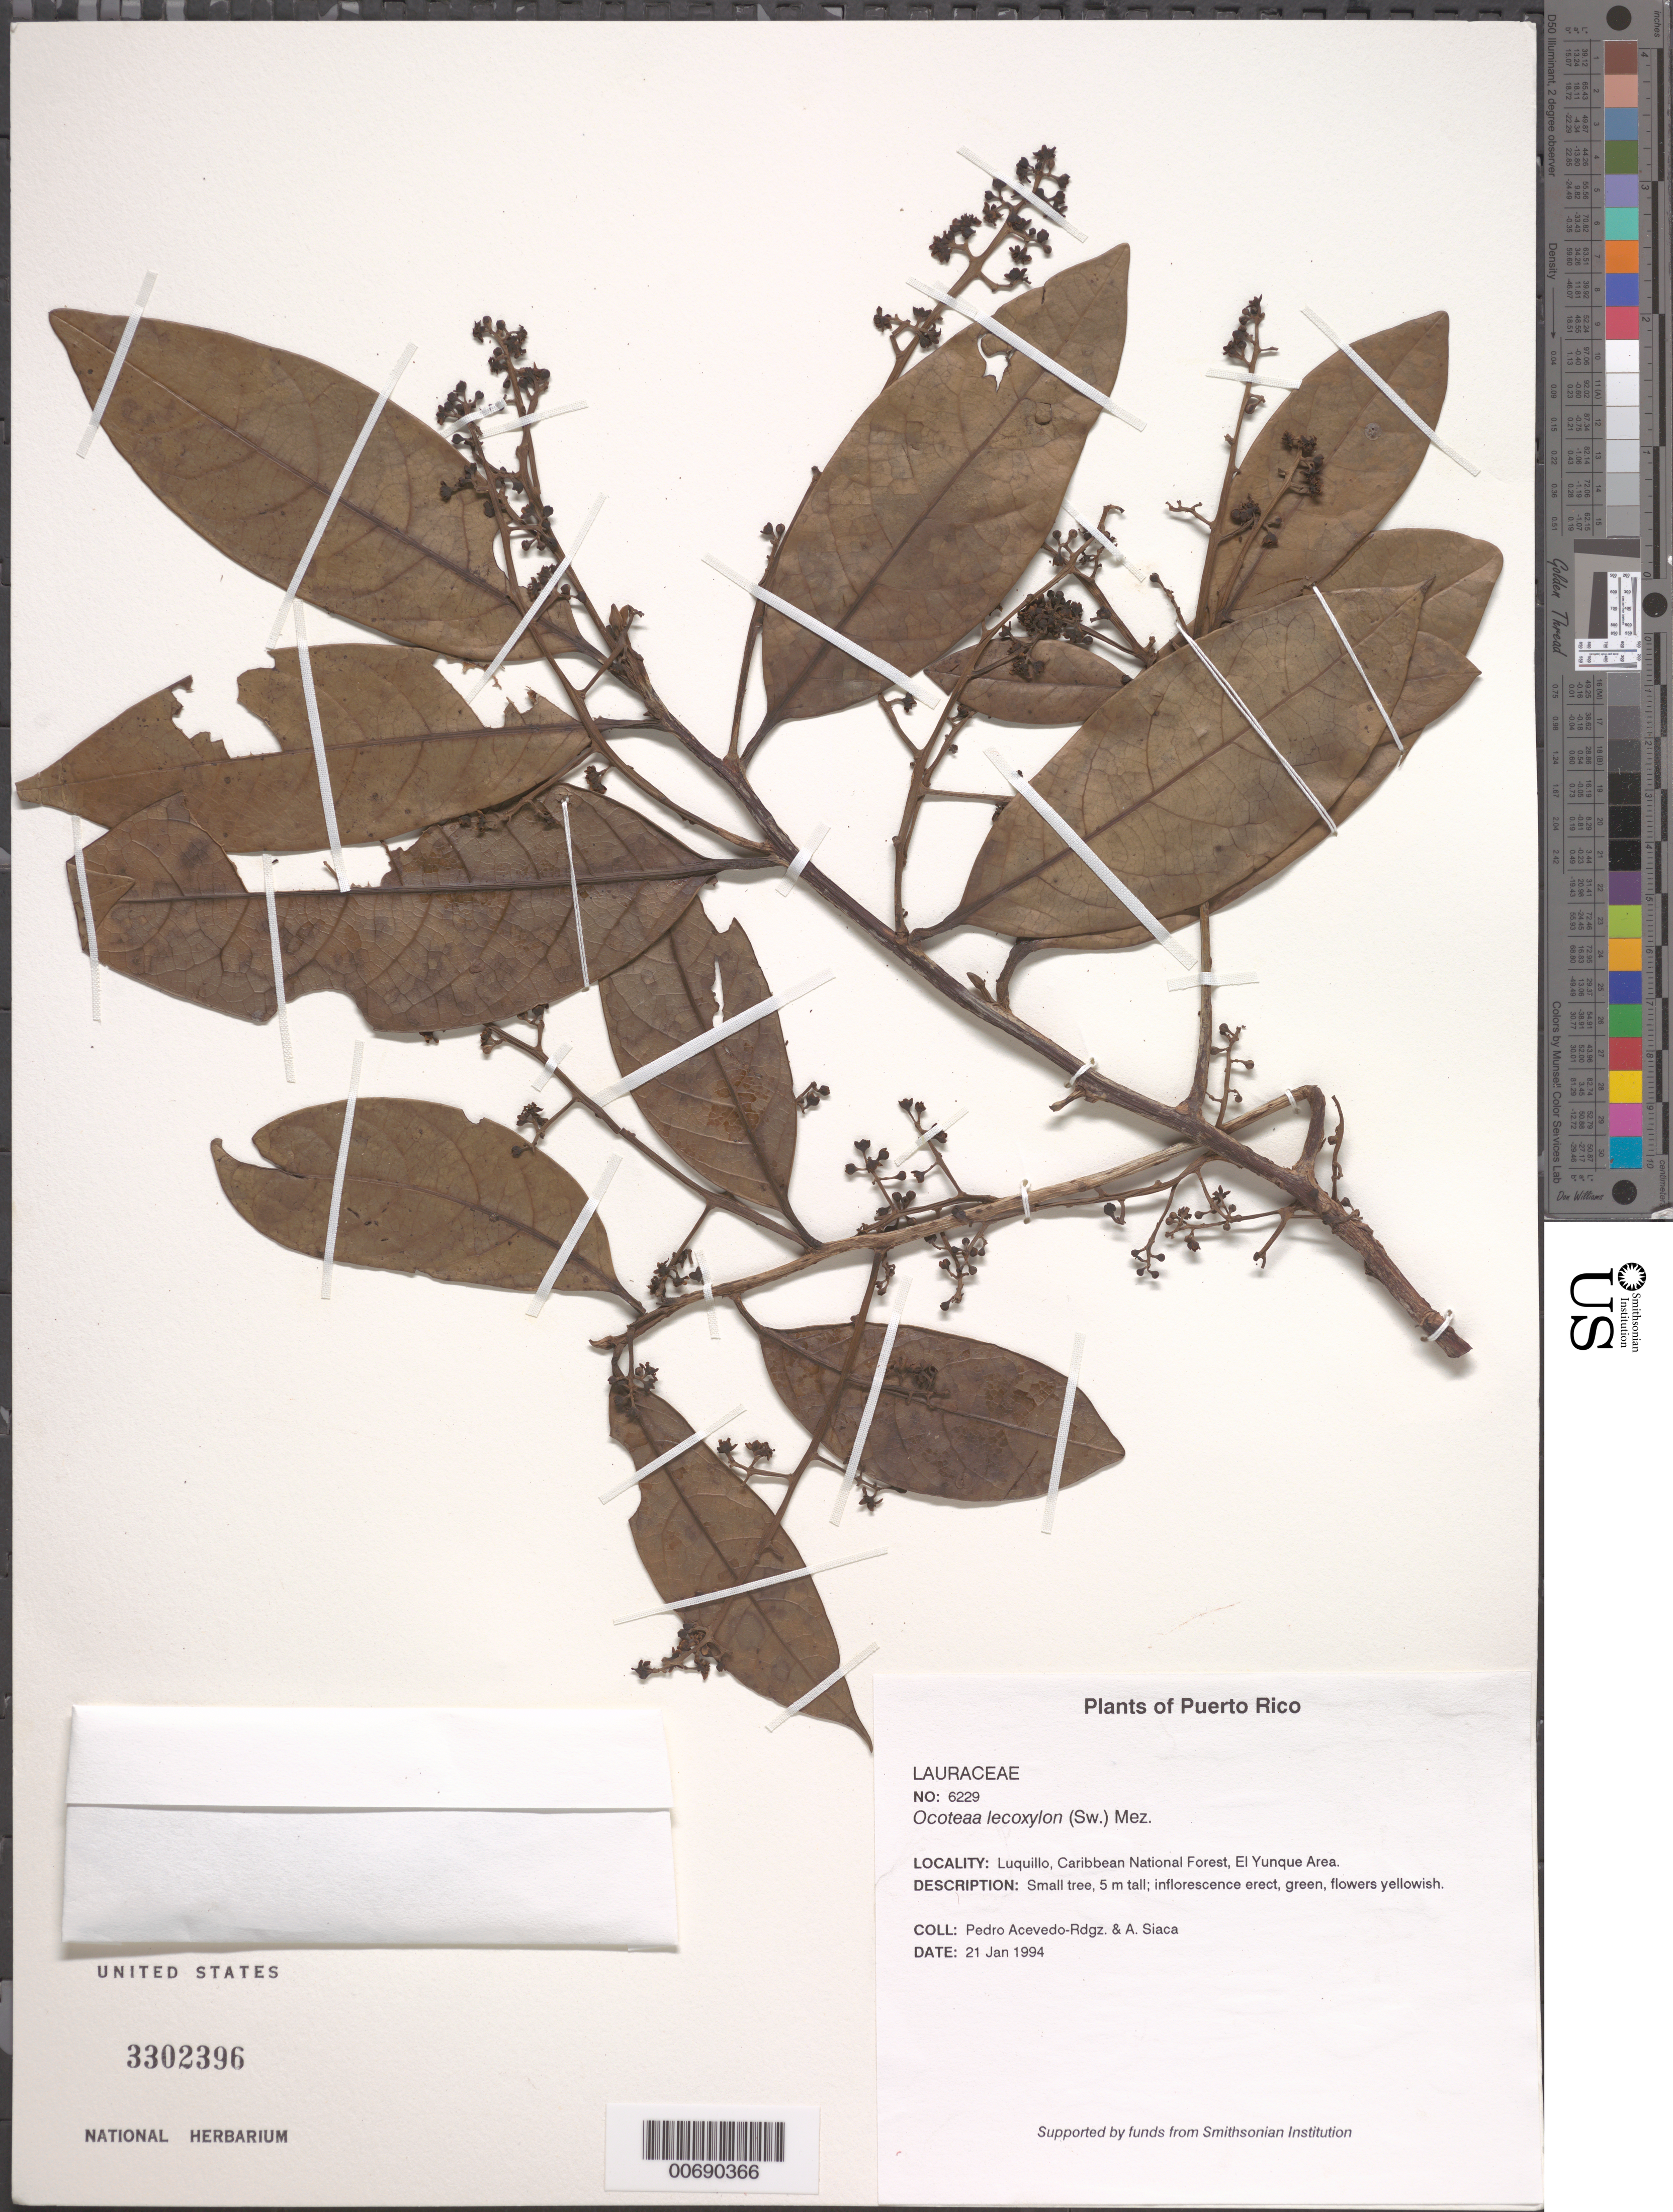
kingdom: Plantae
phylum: Tracheophyta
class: Magnoliopsida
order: Laurales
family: Lauraceae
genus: Ocotea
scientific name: Ocotea leucoxylon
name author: (Sw.) Laness.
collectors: P. Acevedo-Rodr. & A. Siaca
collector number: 6229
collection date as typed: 21 Jan 1994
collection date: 1994-01-21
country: Puerto Rico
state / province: Río Grande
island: Puerto Rico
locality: Río Grande; Luquillo Mountains. Caribbean National Forest. El Yunque area.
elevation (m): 900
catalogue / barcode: US 3302396